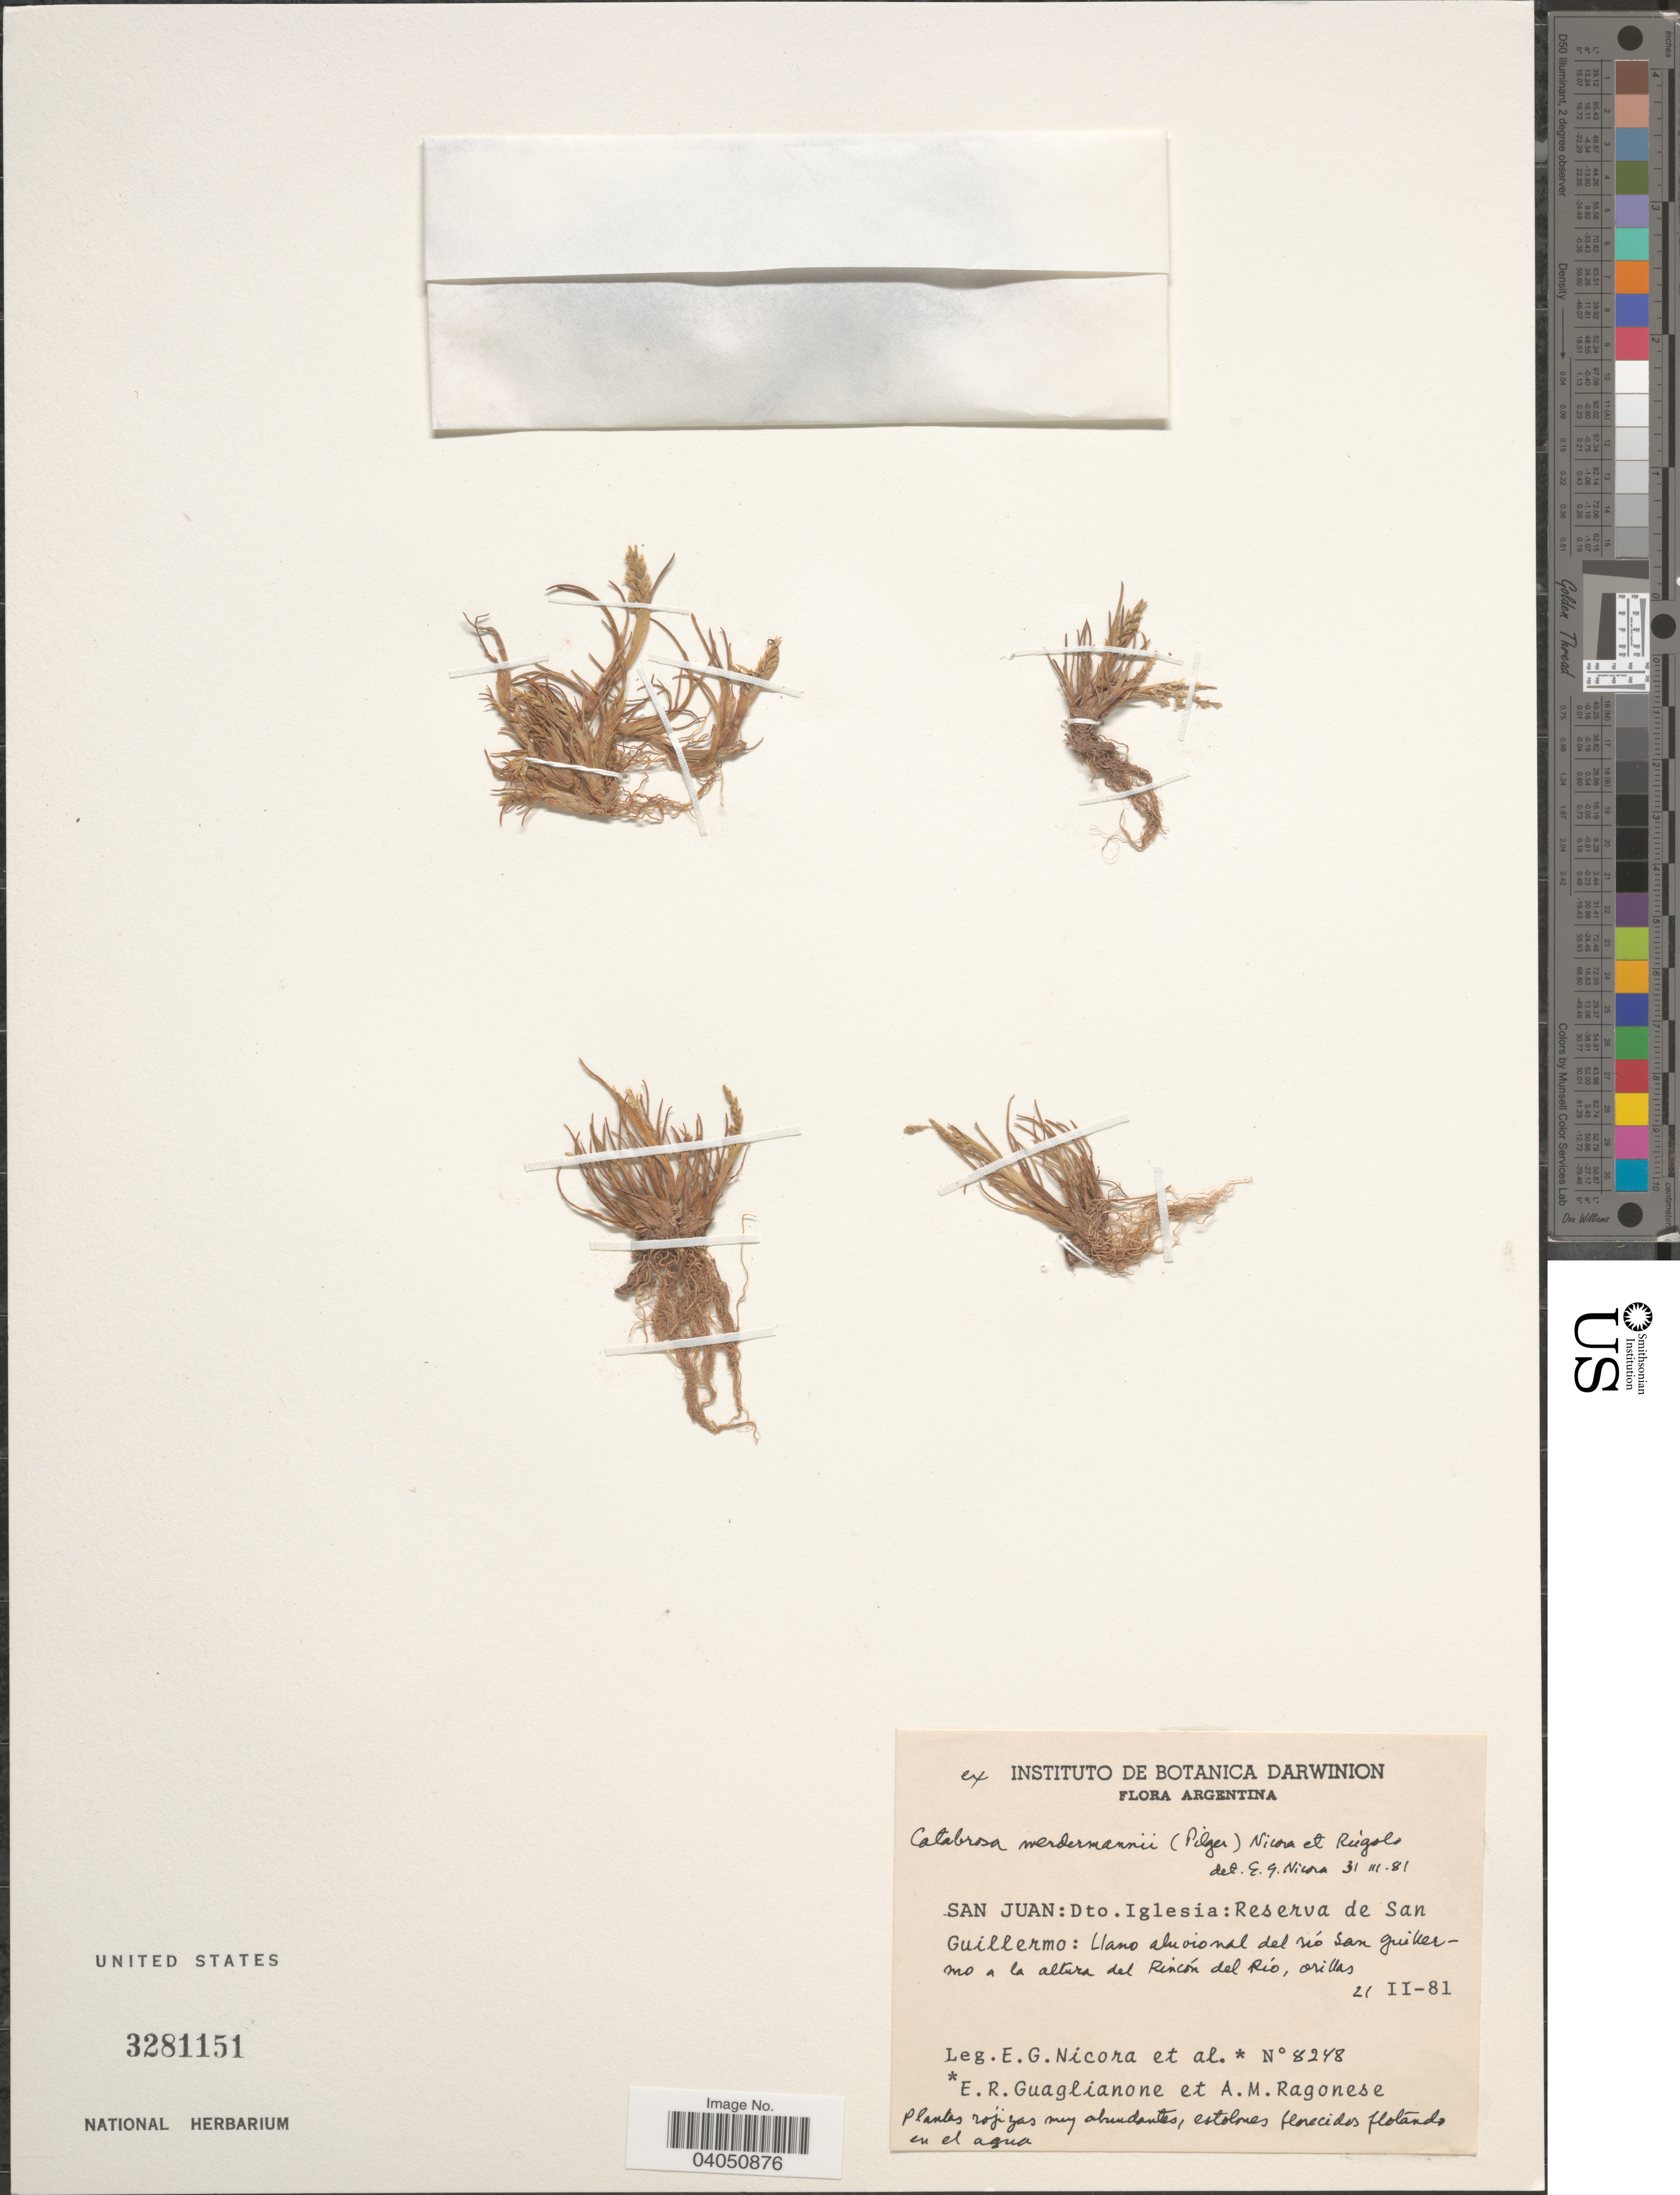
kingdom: Plantae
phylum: Tracheophyta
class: Liliopsida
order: Poales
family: Poaceae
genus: Catabrosa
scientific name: Catabrosa werdermannii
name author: (Pilg.) Nicora & Rúgolo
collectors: E. G. Nicora, E. R. Guaglianone & A. Ragonese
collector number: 8248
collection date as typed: Transcribed d/m/y: 21/2/81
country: Argentina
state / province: San Juan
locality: Dto. Iglesia: Reserva de San Guillermo: Llano aluvional del río San Guillermo a la altura del Rincón del Río, orillas.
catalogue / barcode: US 3281151